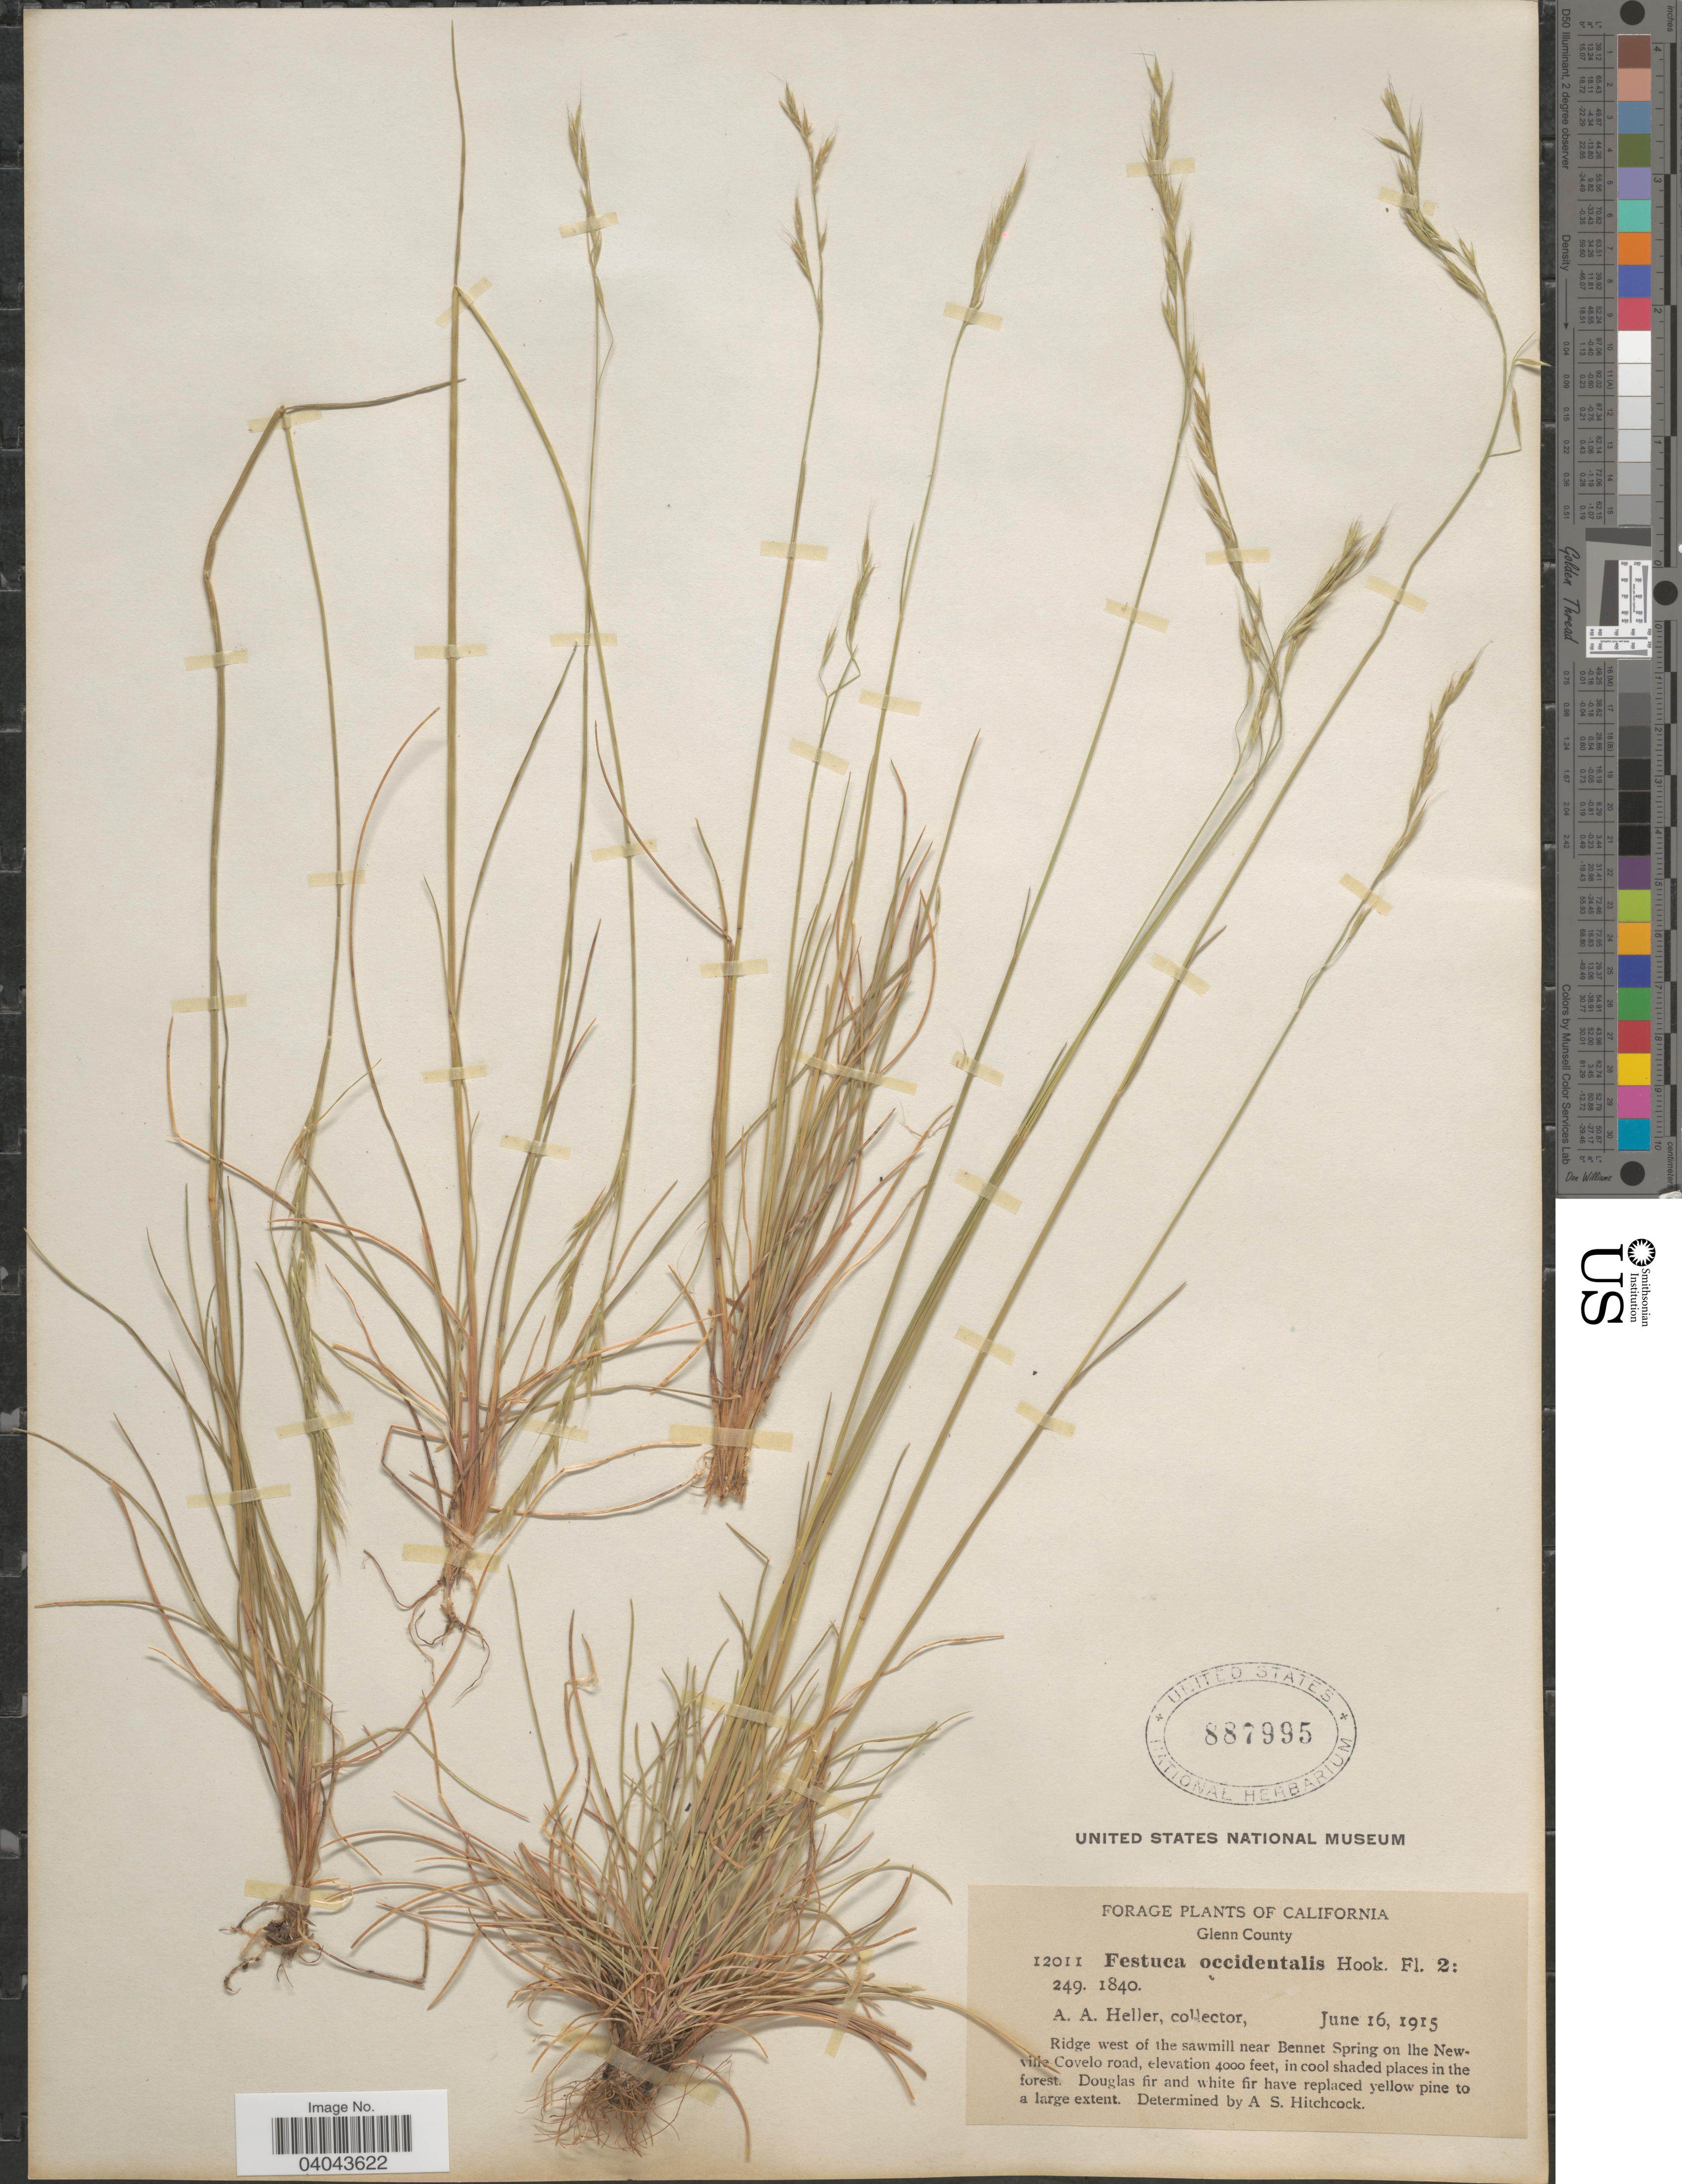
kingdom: Plantae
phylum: Tracheophyta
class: Liliopsida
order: Poales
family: Poaceae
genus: Festuca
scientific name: Festuca occidentalis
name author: Hook.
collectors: A. A. Heller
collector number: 12011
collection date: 1915-06-16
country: United States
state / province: California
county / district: Glenn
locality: Glenn County. Ridge west of the sawmill near Bennet Spring on the Newville Covelo road.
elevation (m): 1219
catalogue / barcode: US 887995